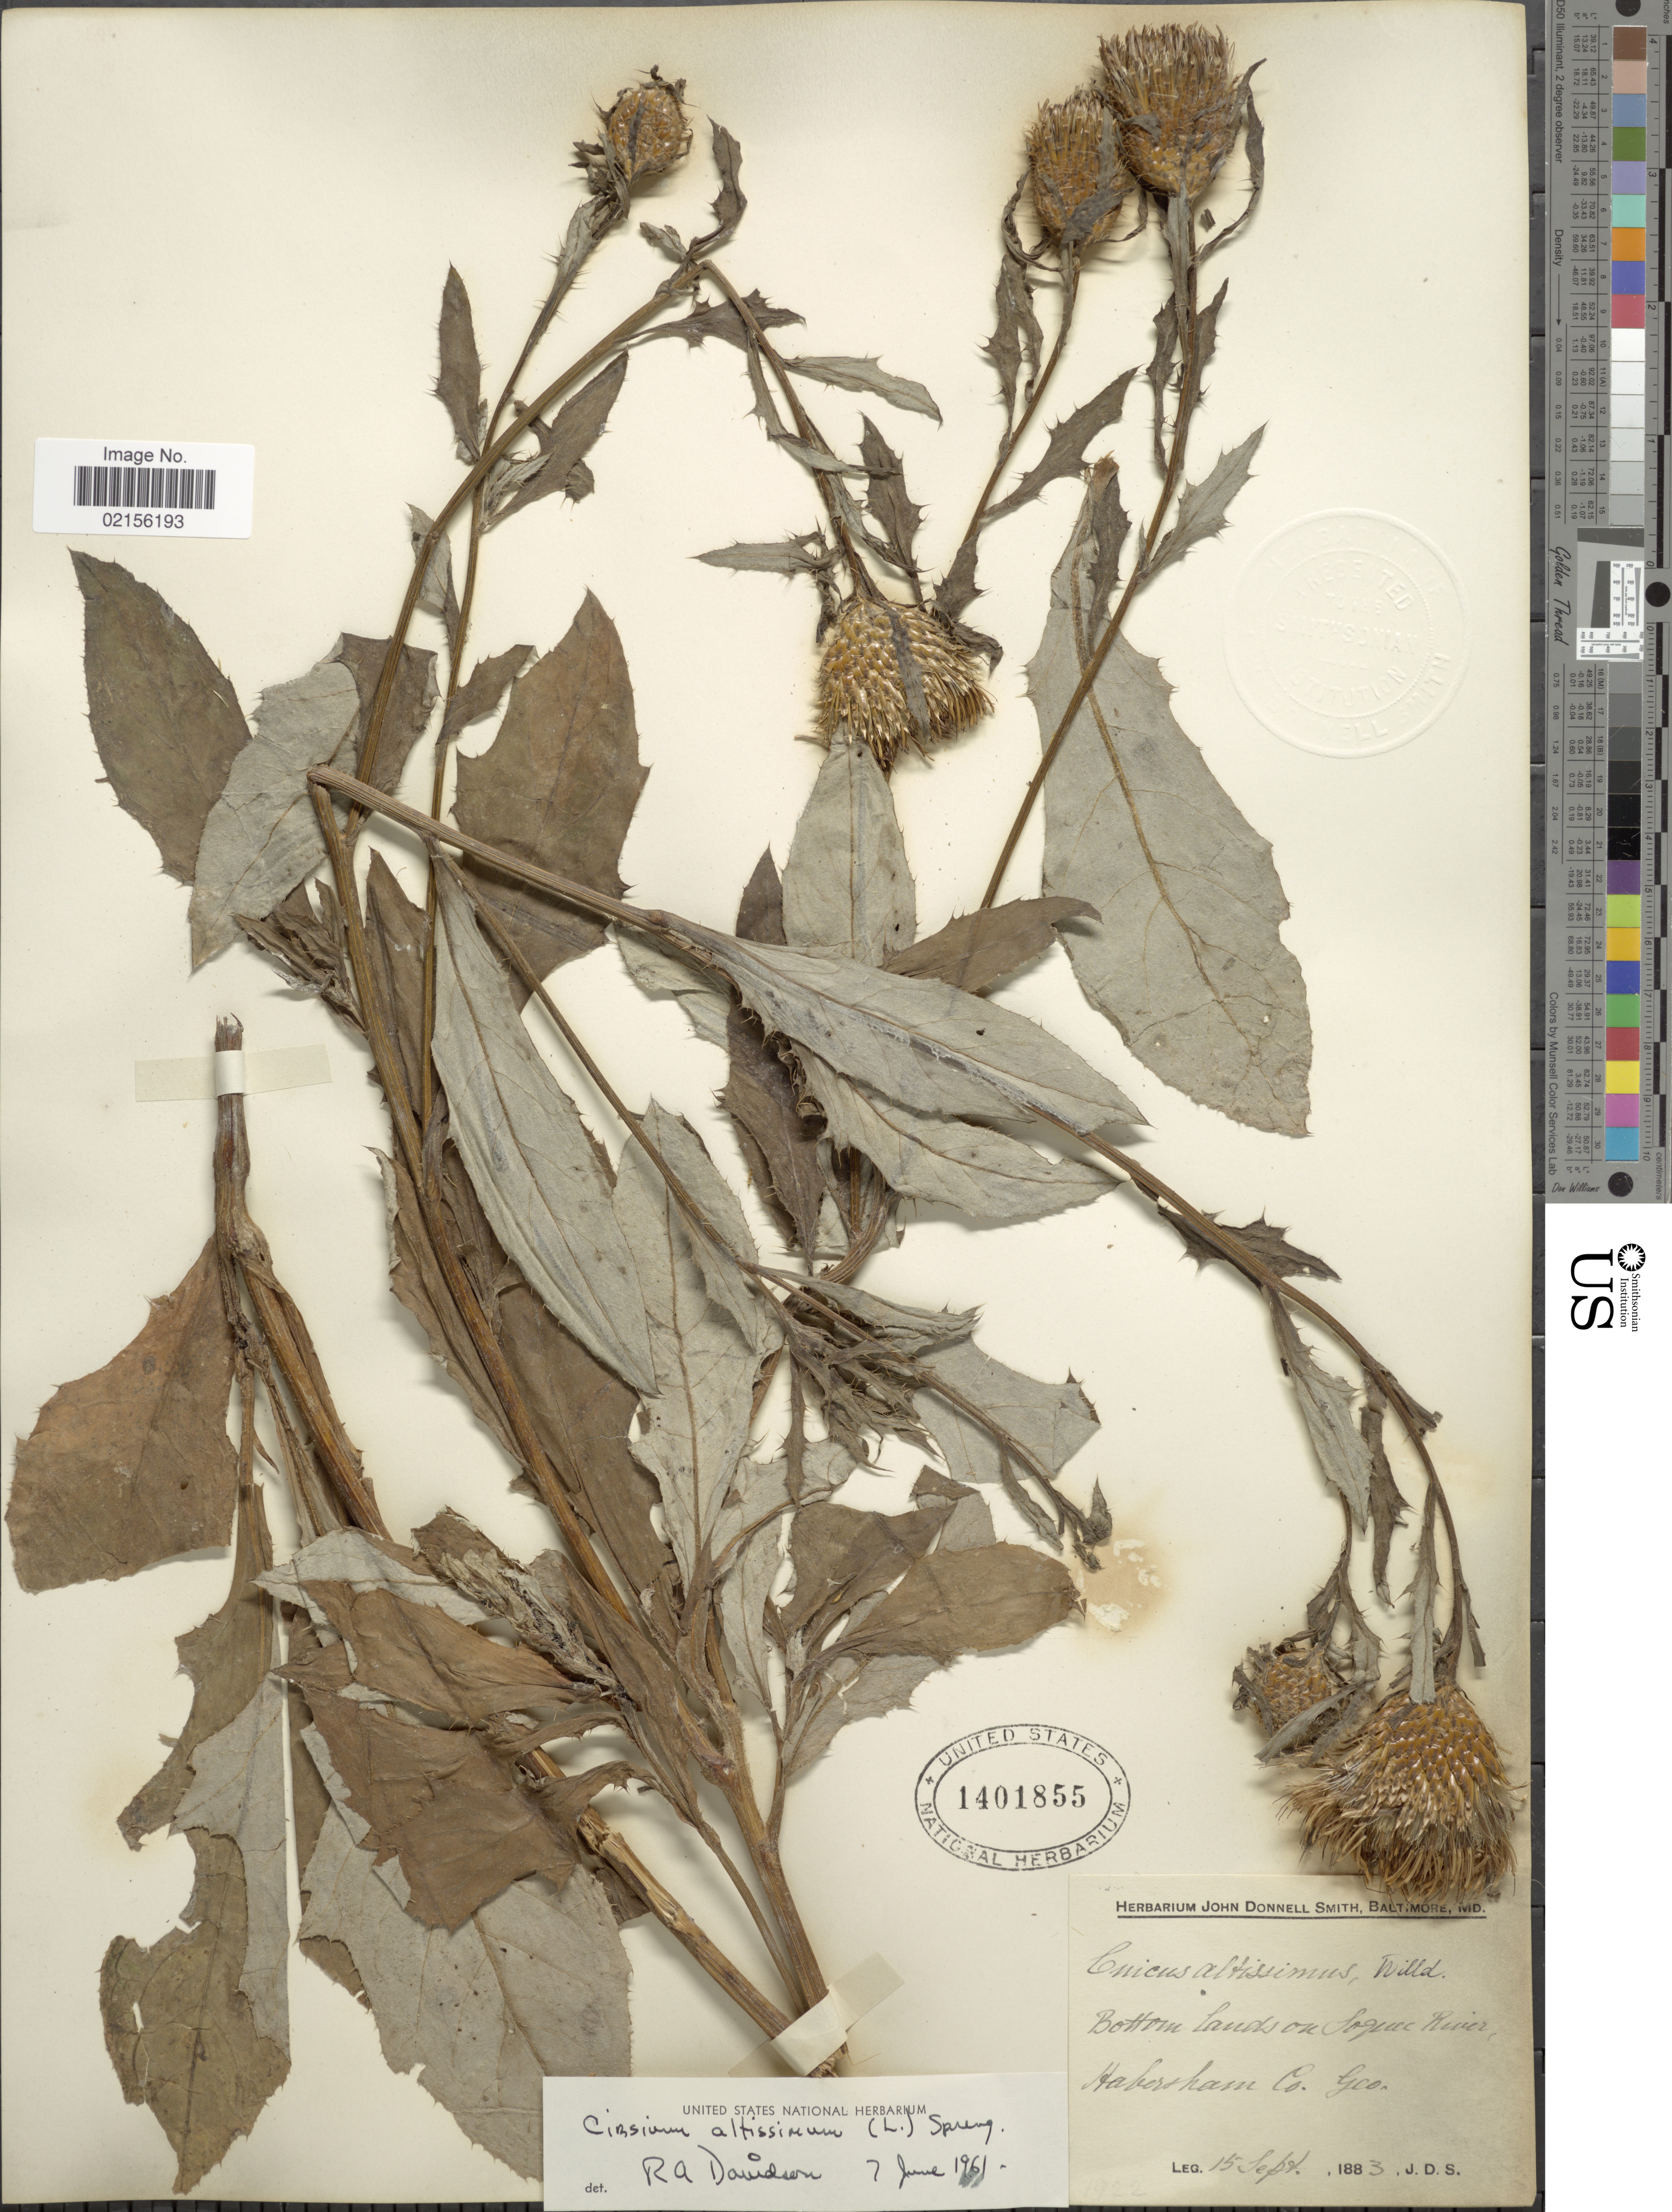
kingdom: Plantae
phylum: Tracheophyta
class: Magnoliopsida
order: Asterales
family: Asteraceae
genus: Cirsium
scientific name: Cirsium altissimum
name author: (L.) Spreng.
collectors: J. Donnell Smith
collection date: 1883-09-15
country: United States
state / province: Georgia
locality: Bottom lands on Soque River, Habersham Co.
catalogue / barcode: US 1401855